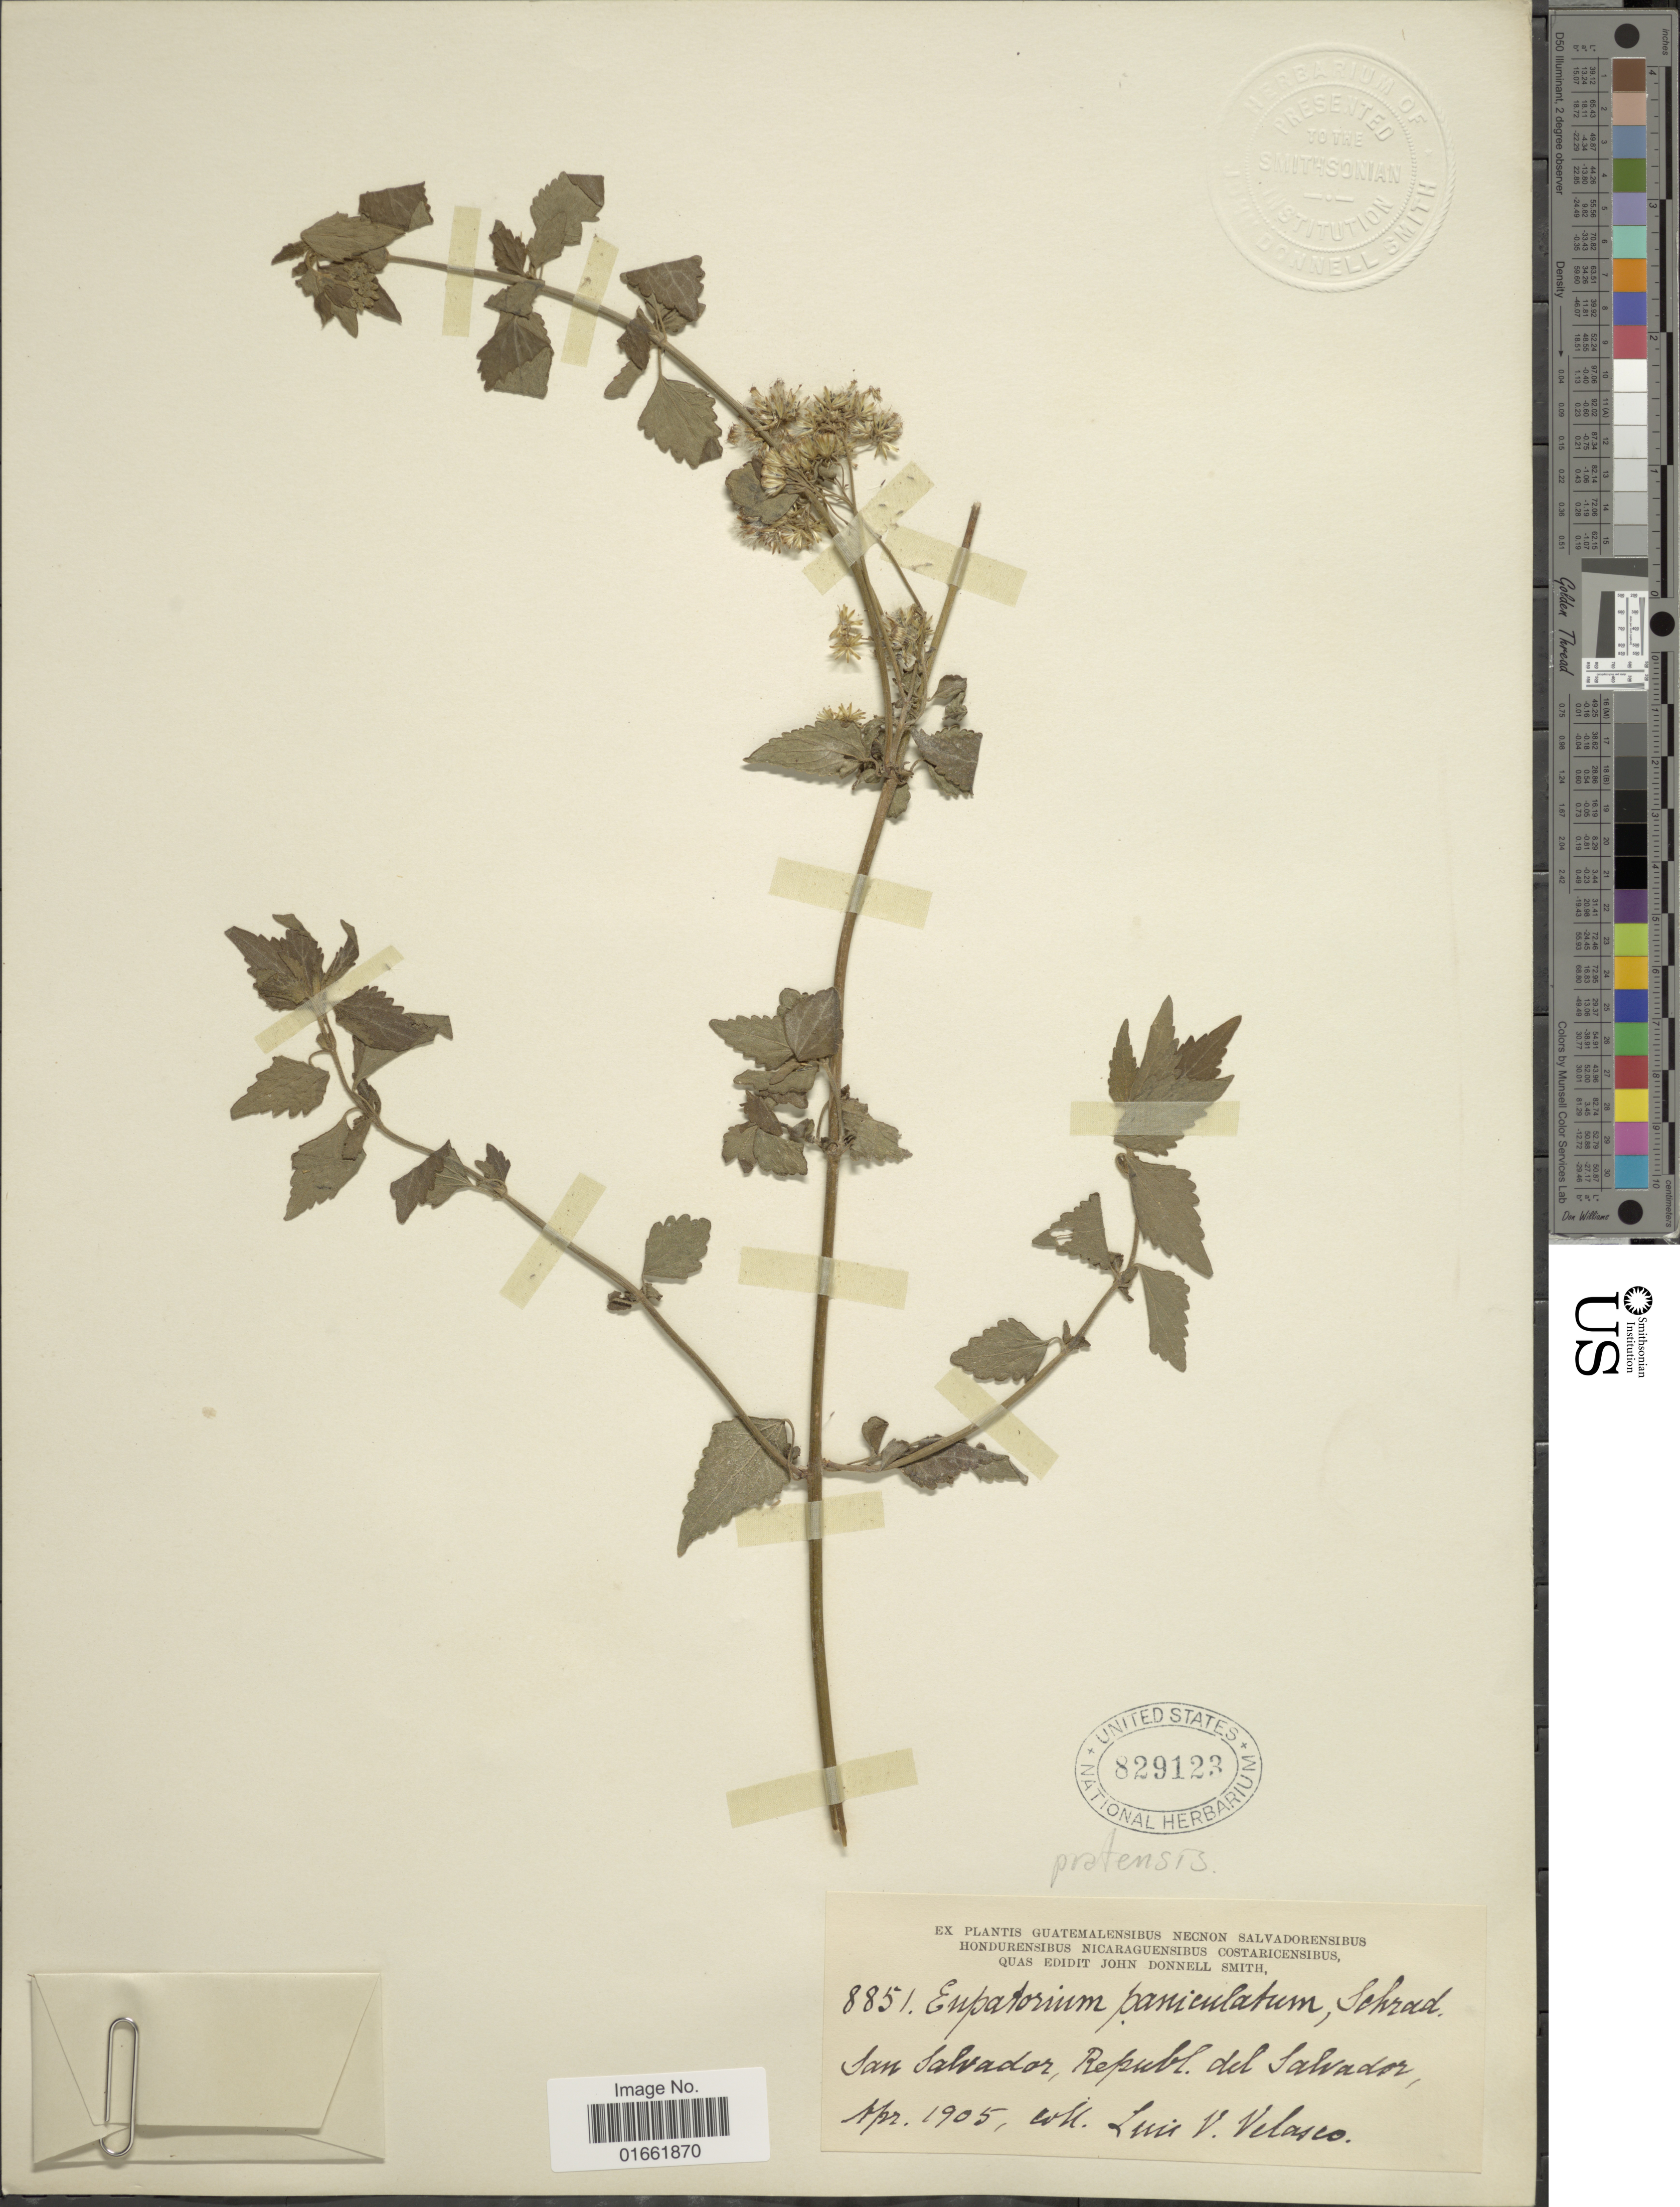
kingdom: Plantae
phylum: Tracheophyta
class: Magnoliopsida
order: Asterales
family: Asteraceae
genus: Fleischmannia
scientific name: Fleischmannia pycnocephala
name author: (Less.) R.M. King & H. Rob.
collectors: L. Velasco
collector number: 8851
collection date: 1905-04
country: El Salvador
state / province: San Salvador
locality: San Salvador, Republ. del Salvador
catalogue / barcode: US 829123